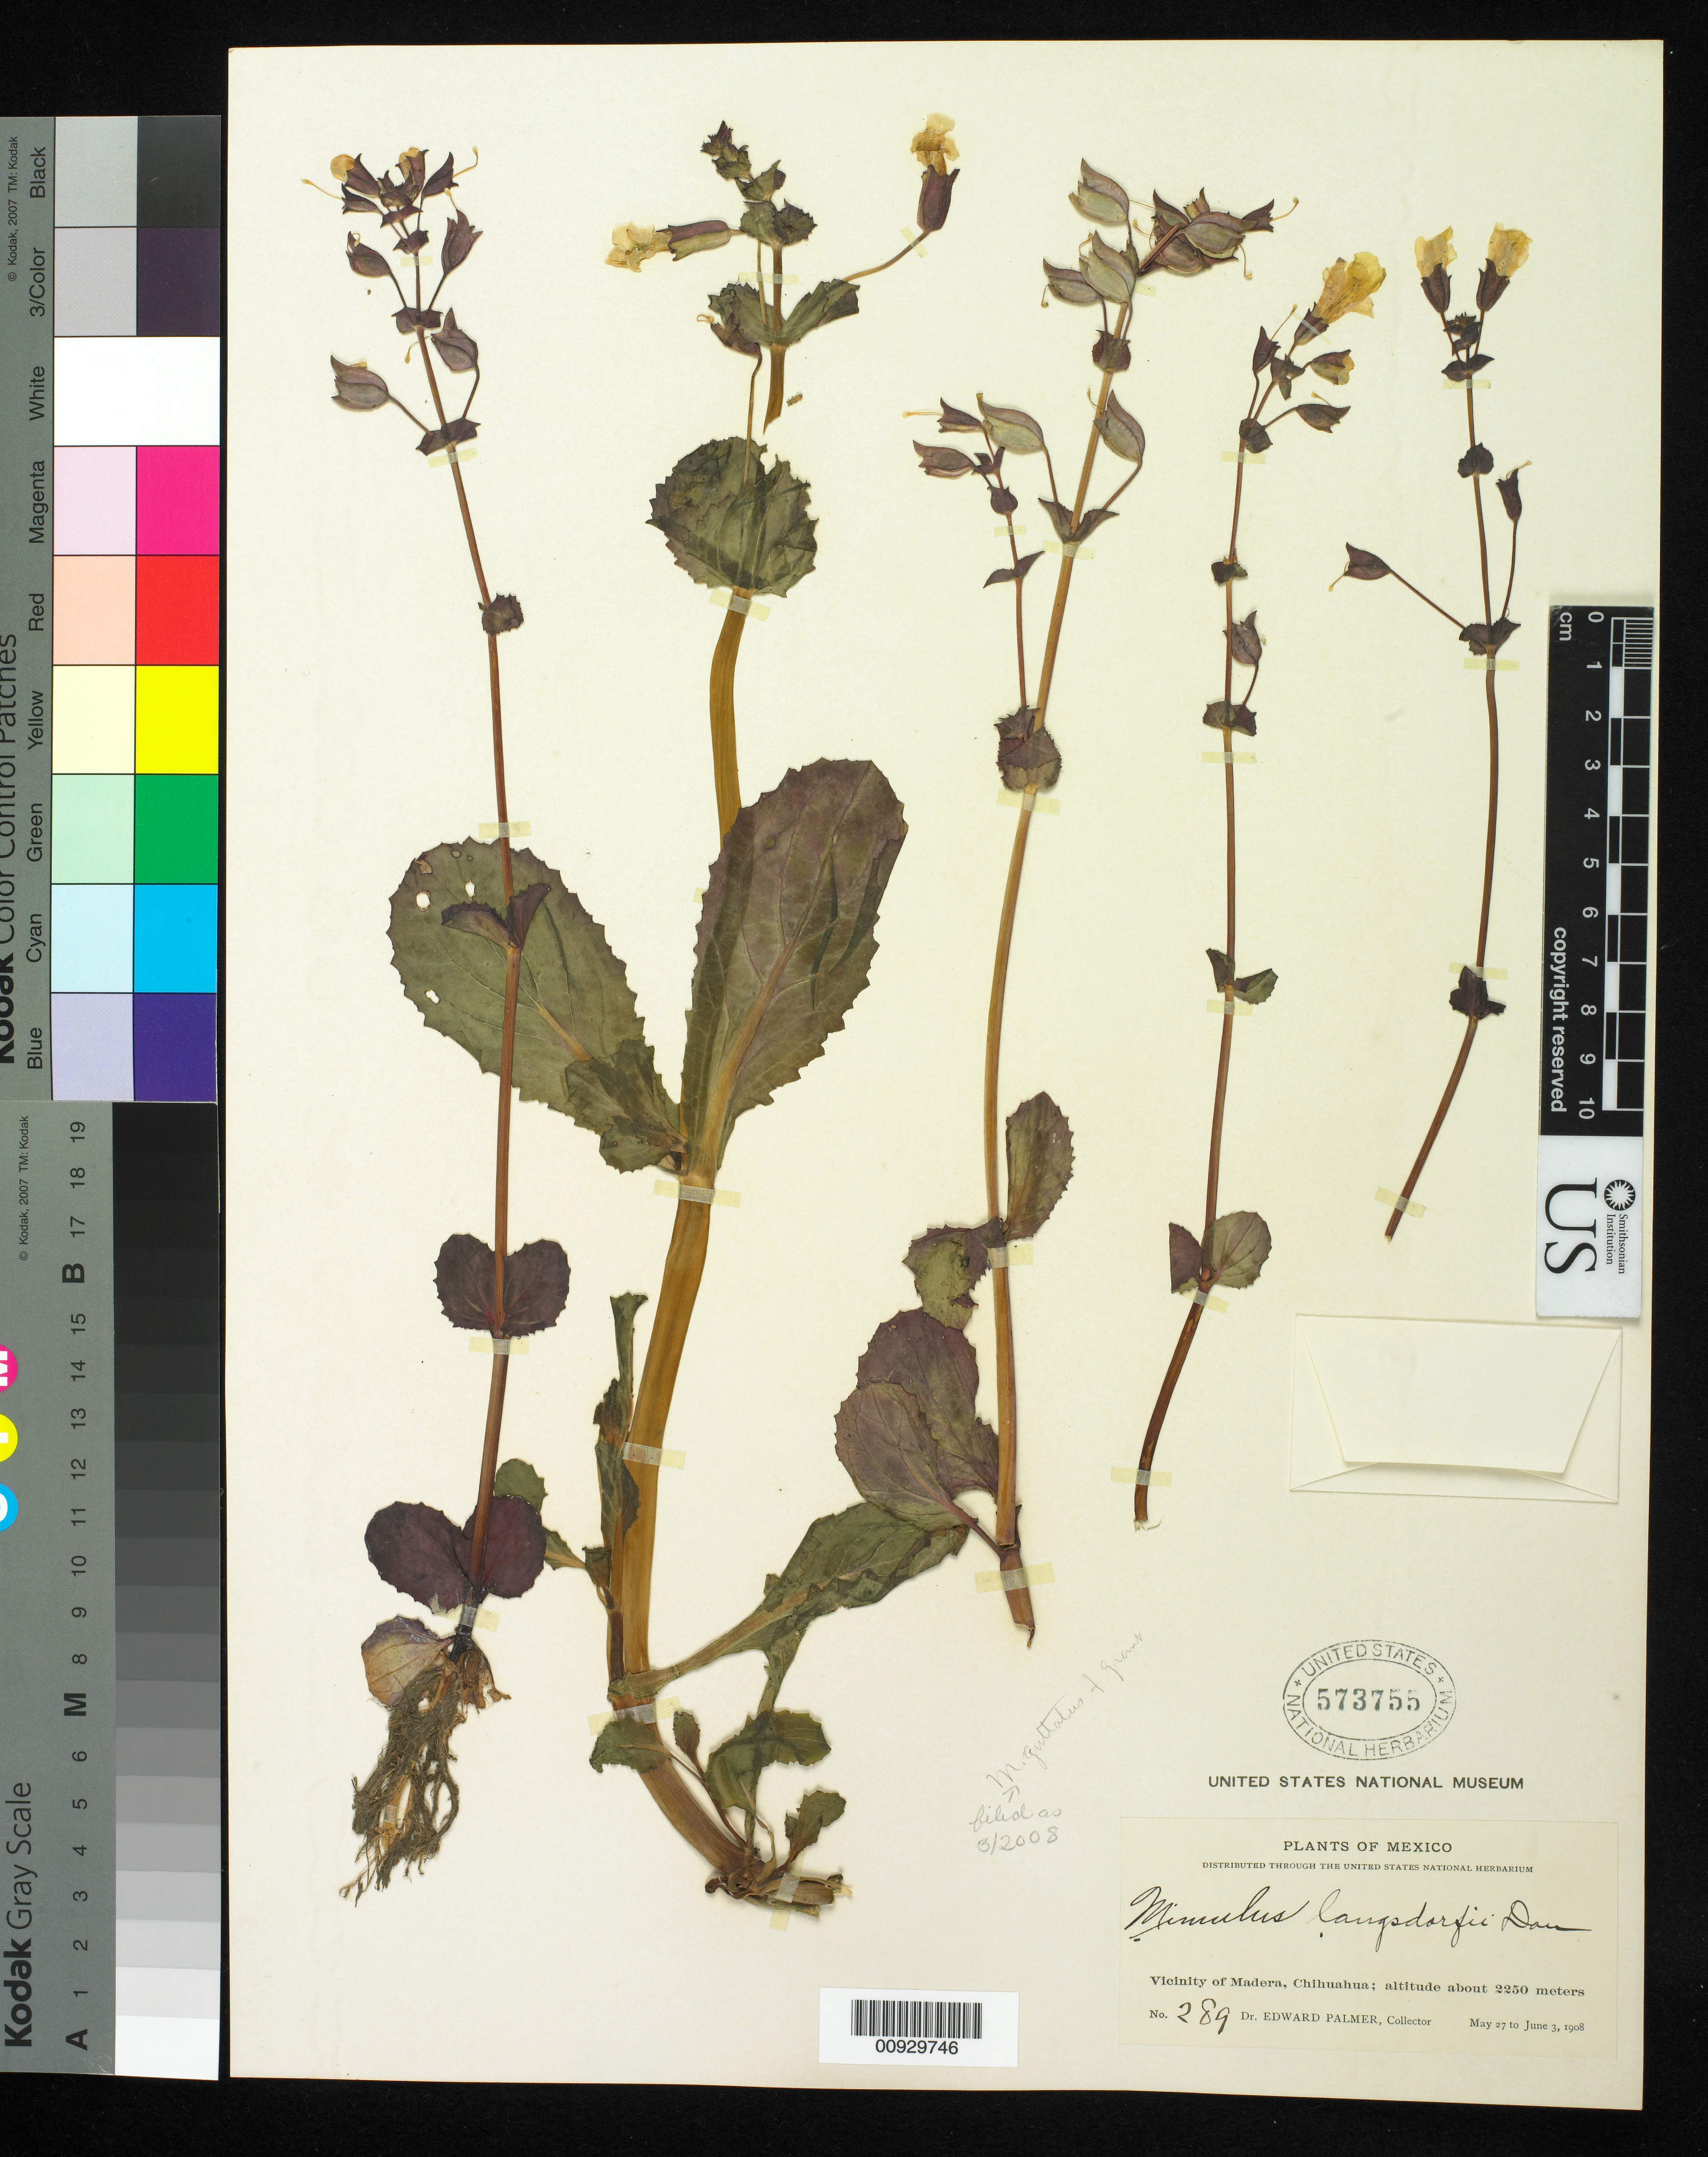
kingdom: Plantae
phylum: Tracheophyta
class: Magnoliopsida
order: Lamiales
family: Phrymaceae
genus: Mimulus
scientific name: Mimulus guttatus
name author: DC.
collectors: E. Palmer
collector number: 289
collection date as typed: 27 May 1908 to 03 Jun 1908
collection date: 1908-05-27/1908-06-03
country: Mexico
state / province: Chihuahua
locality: Vicinity of Madera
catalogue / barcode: US 573755